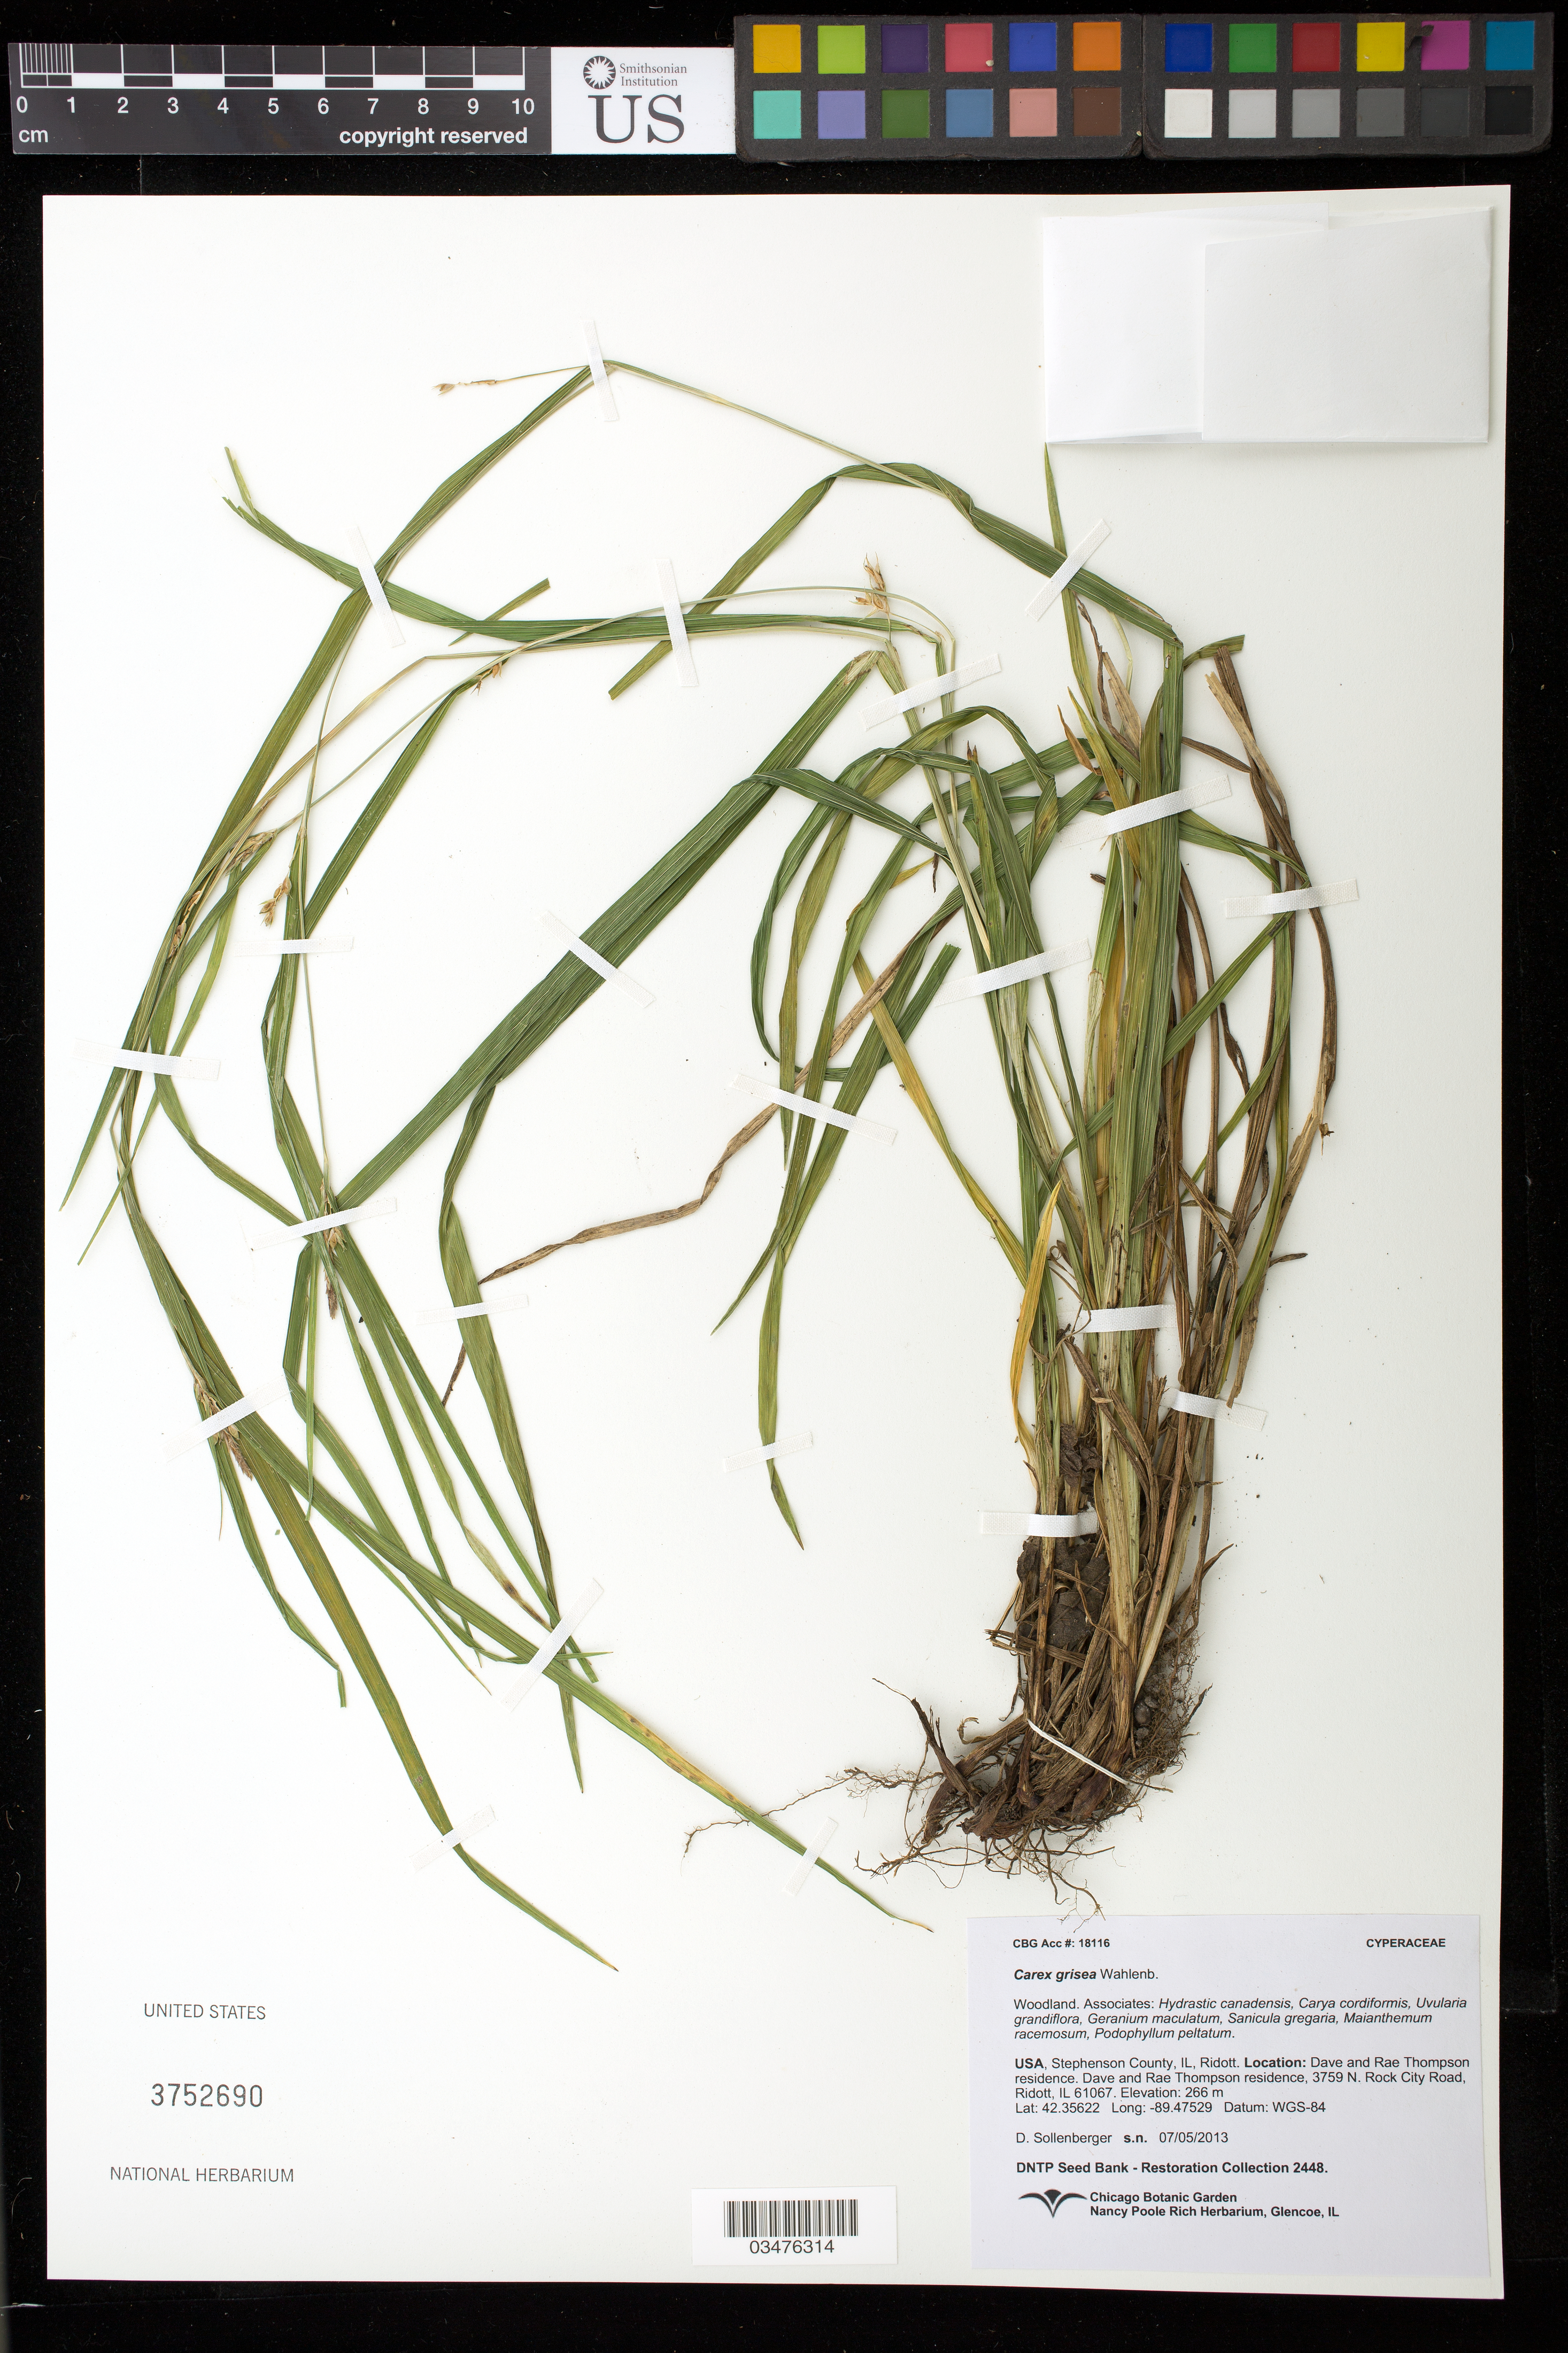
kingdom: Plantae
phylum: Tracheophyta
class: Liliopsida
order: Poales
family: Cyperaceae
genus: Carex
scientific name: Carex grisea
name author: Wahlenb.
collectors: D. Sollenberger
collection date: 2013-07-05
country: United States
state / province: Illinois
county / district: Stephenson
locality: Ridott. 3759 N Rock City Road, Dave and Rae Thompson residence.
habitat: Woodland. With Carya cordiformis, Sanicula gregaria, ect.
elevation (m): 266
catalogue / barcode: US 3752690